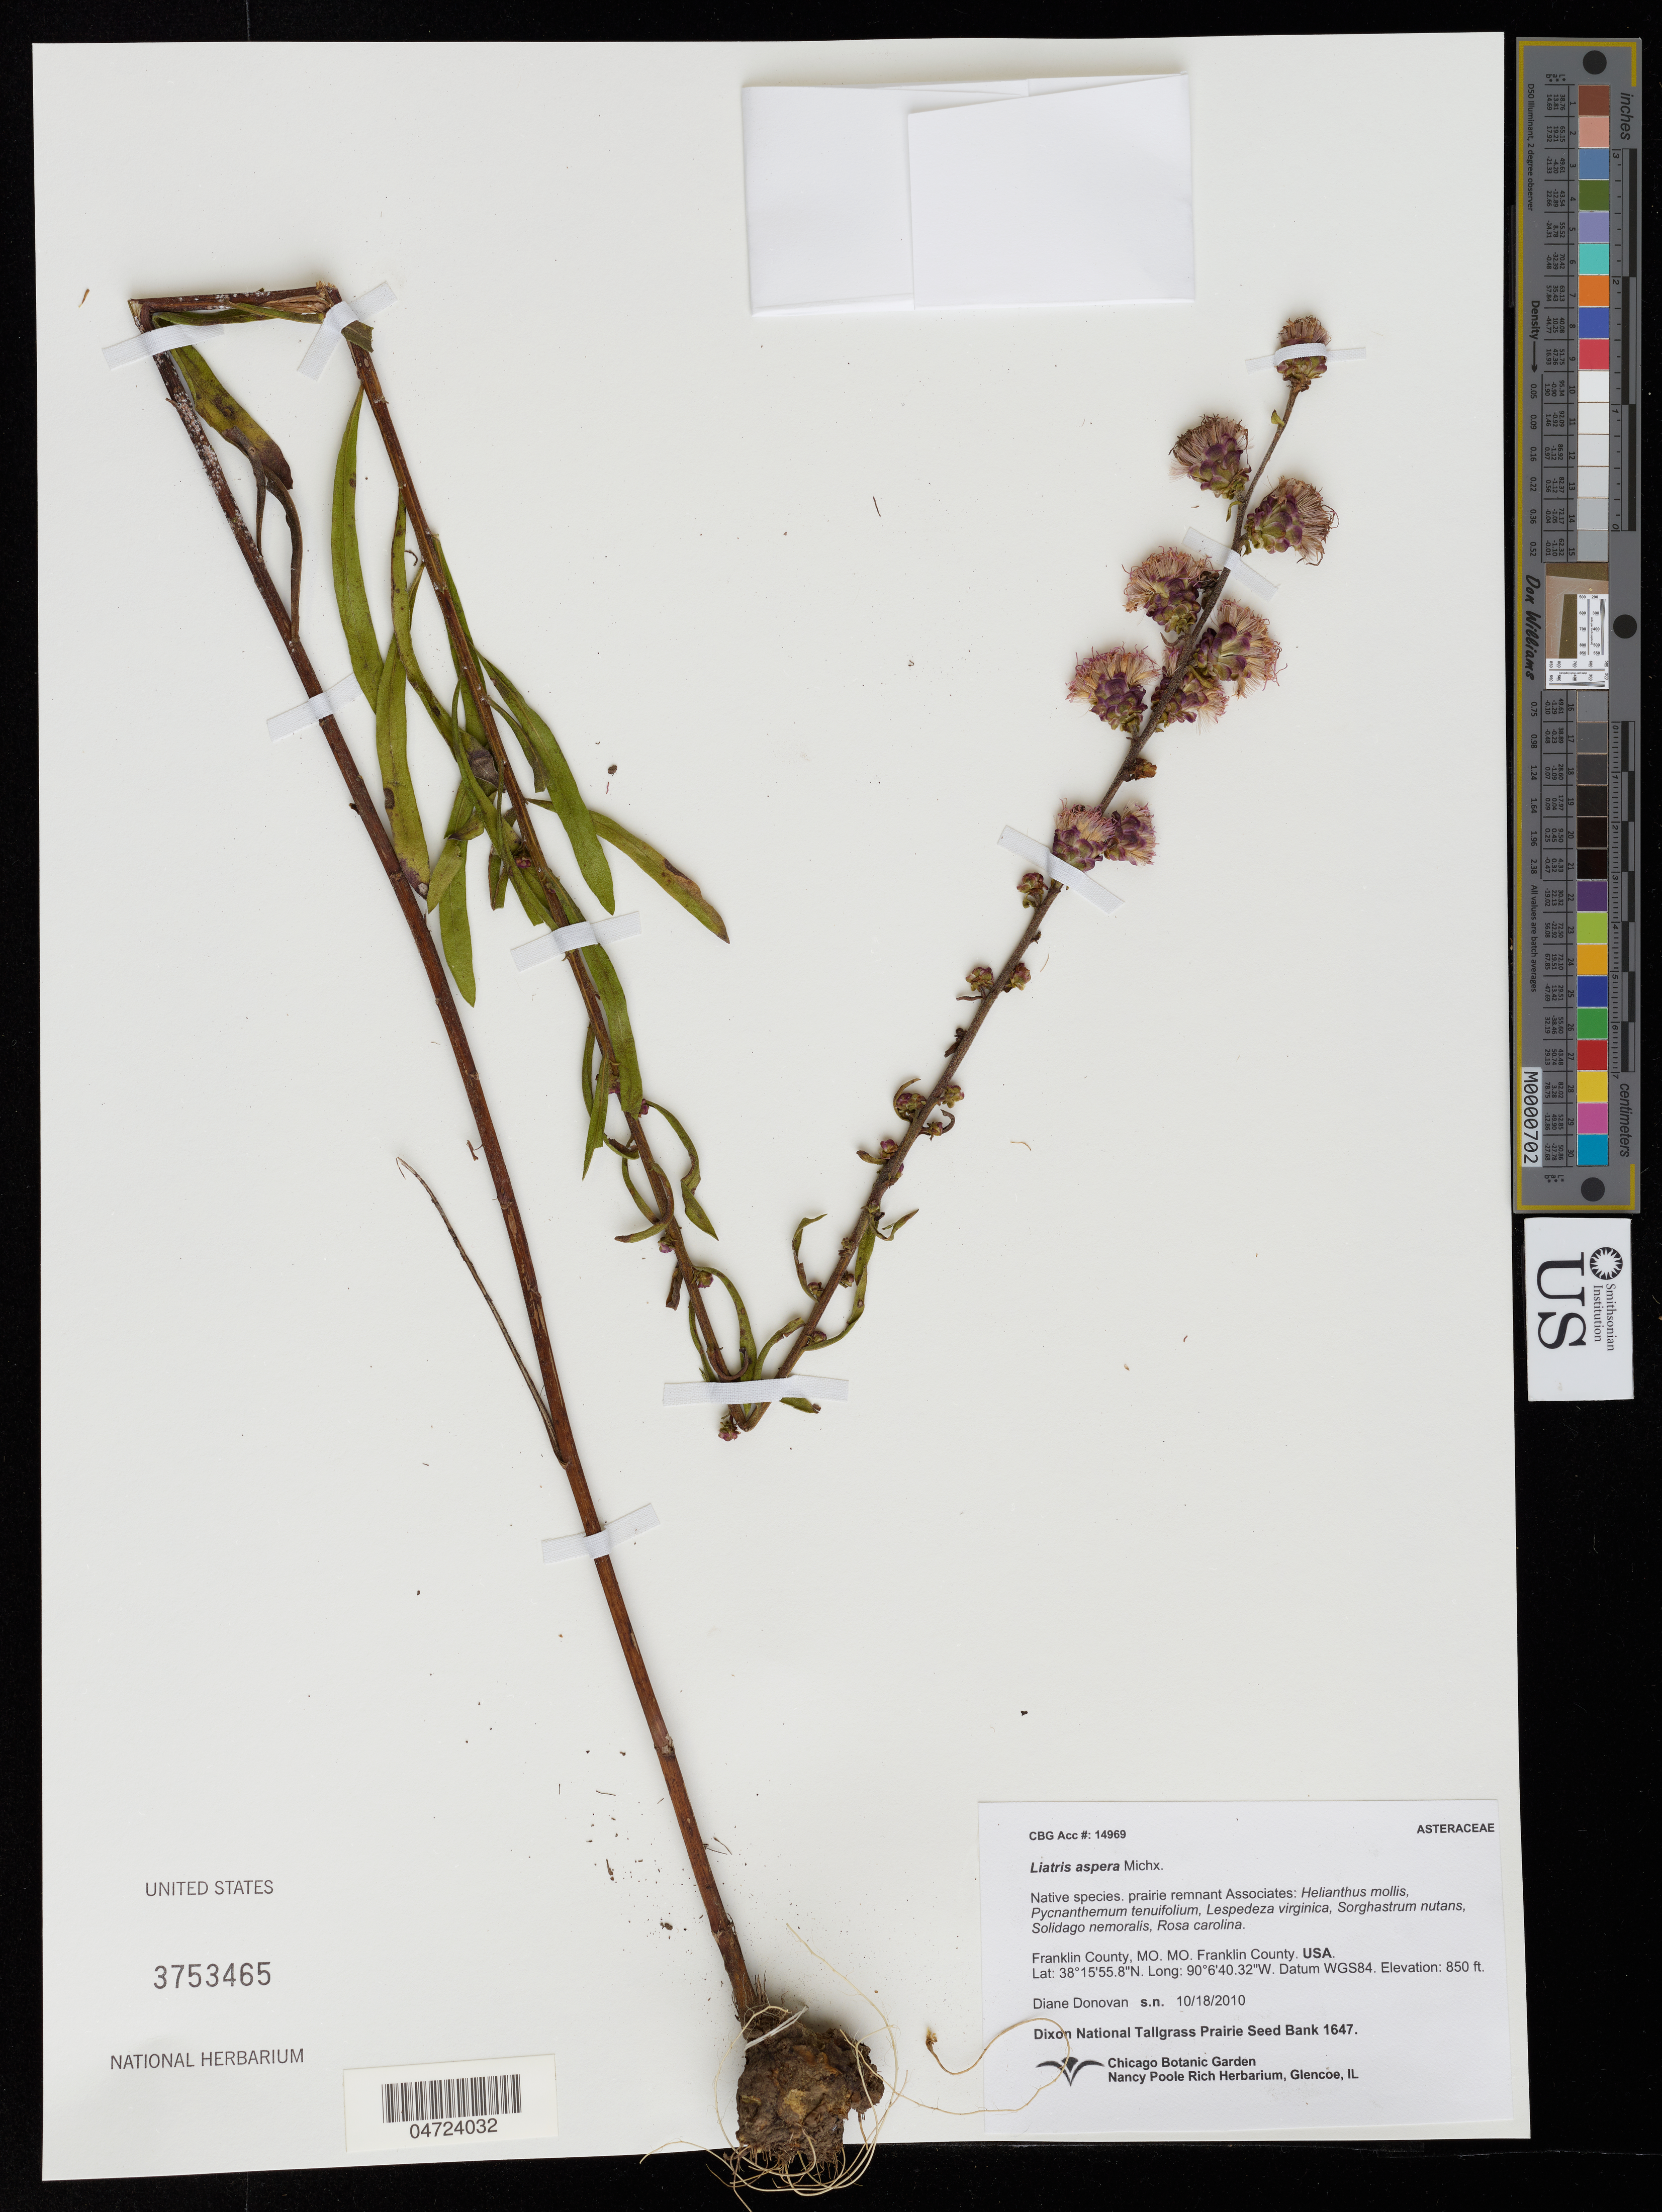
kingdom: Plantae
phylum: Tracheophyta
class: Magnoliopsida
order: Asterales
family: Asteraceae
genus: Liatris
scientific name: Liatris aspera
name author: Michx.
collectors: D. Donovan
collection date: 2010-10-18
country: United States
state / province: Missouri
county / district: Franklin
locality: Franklin County.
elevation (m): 259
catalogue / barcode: US 3753465